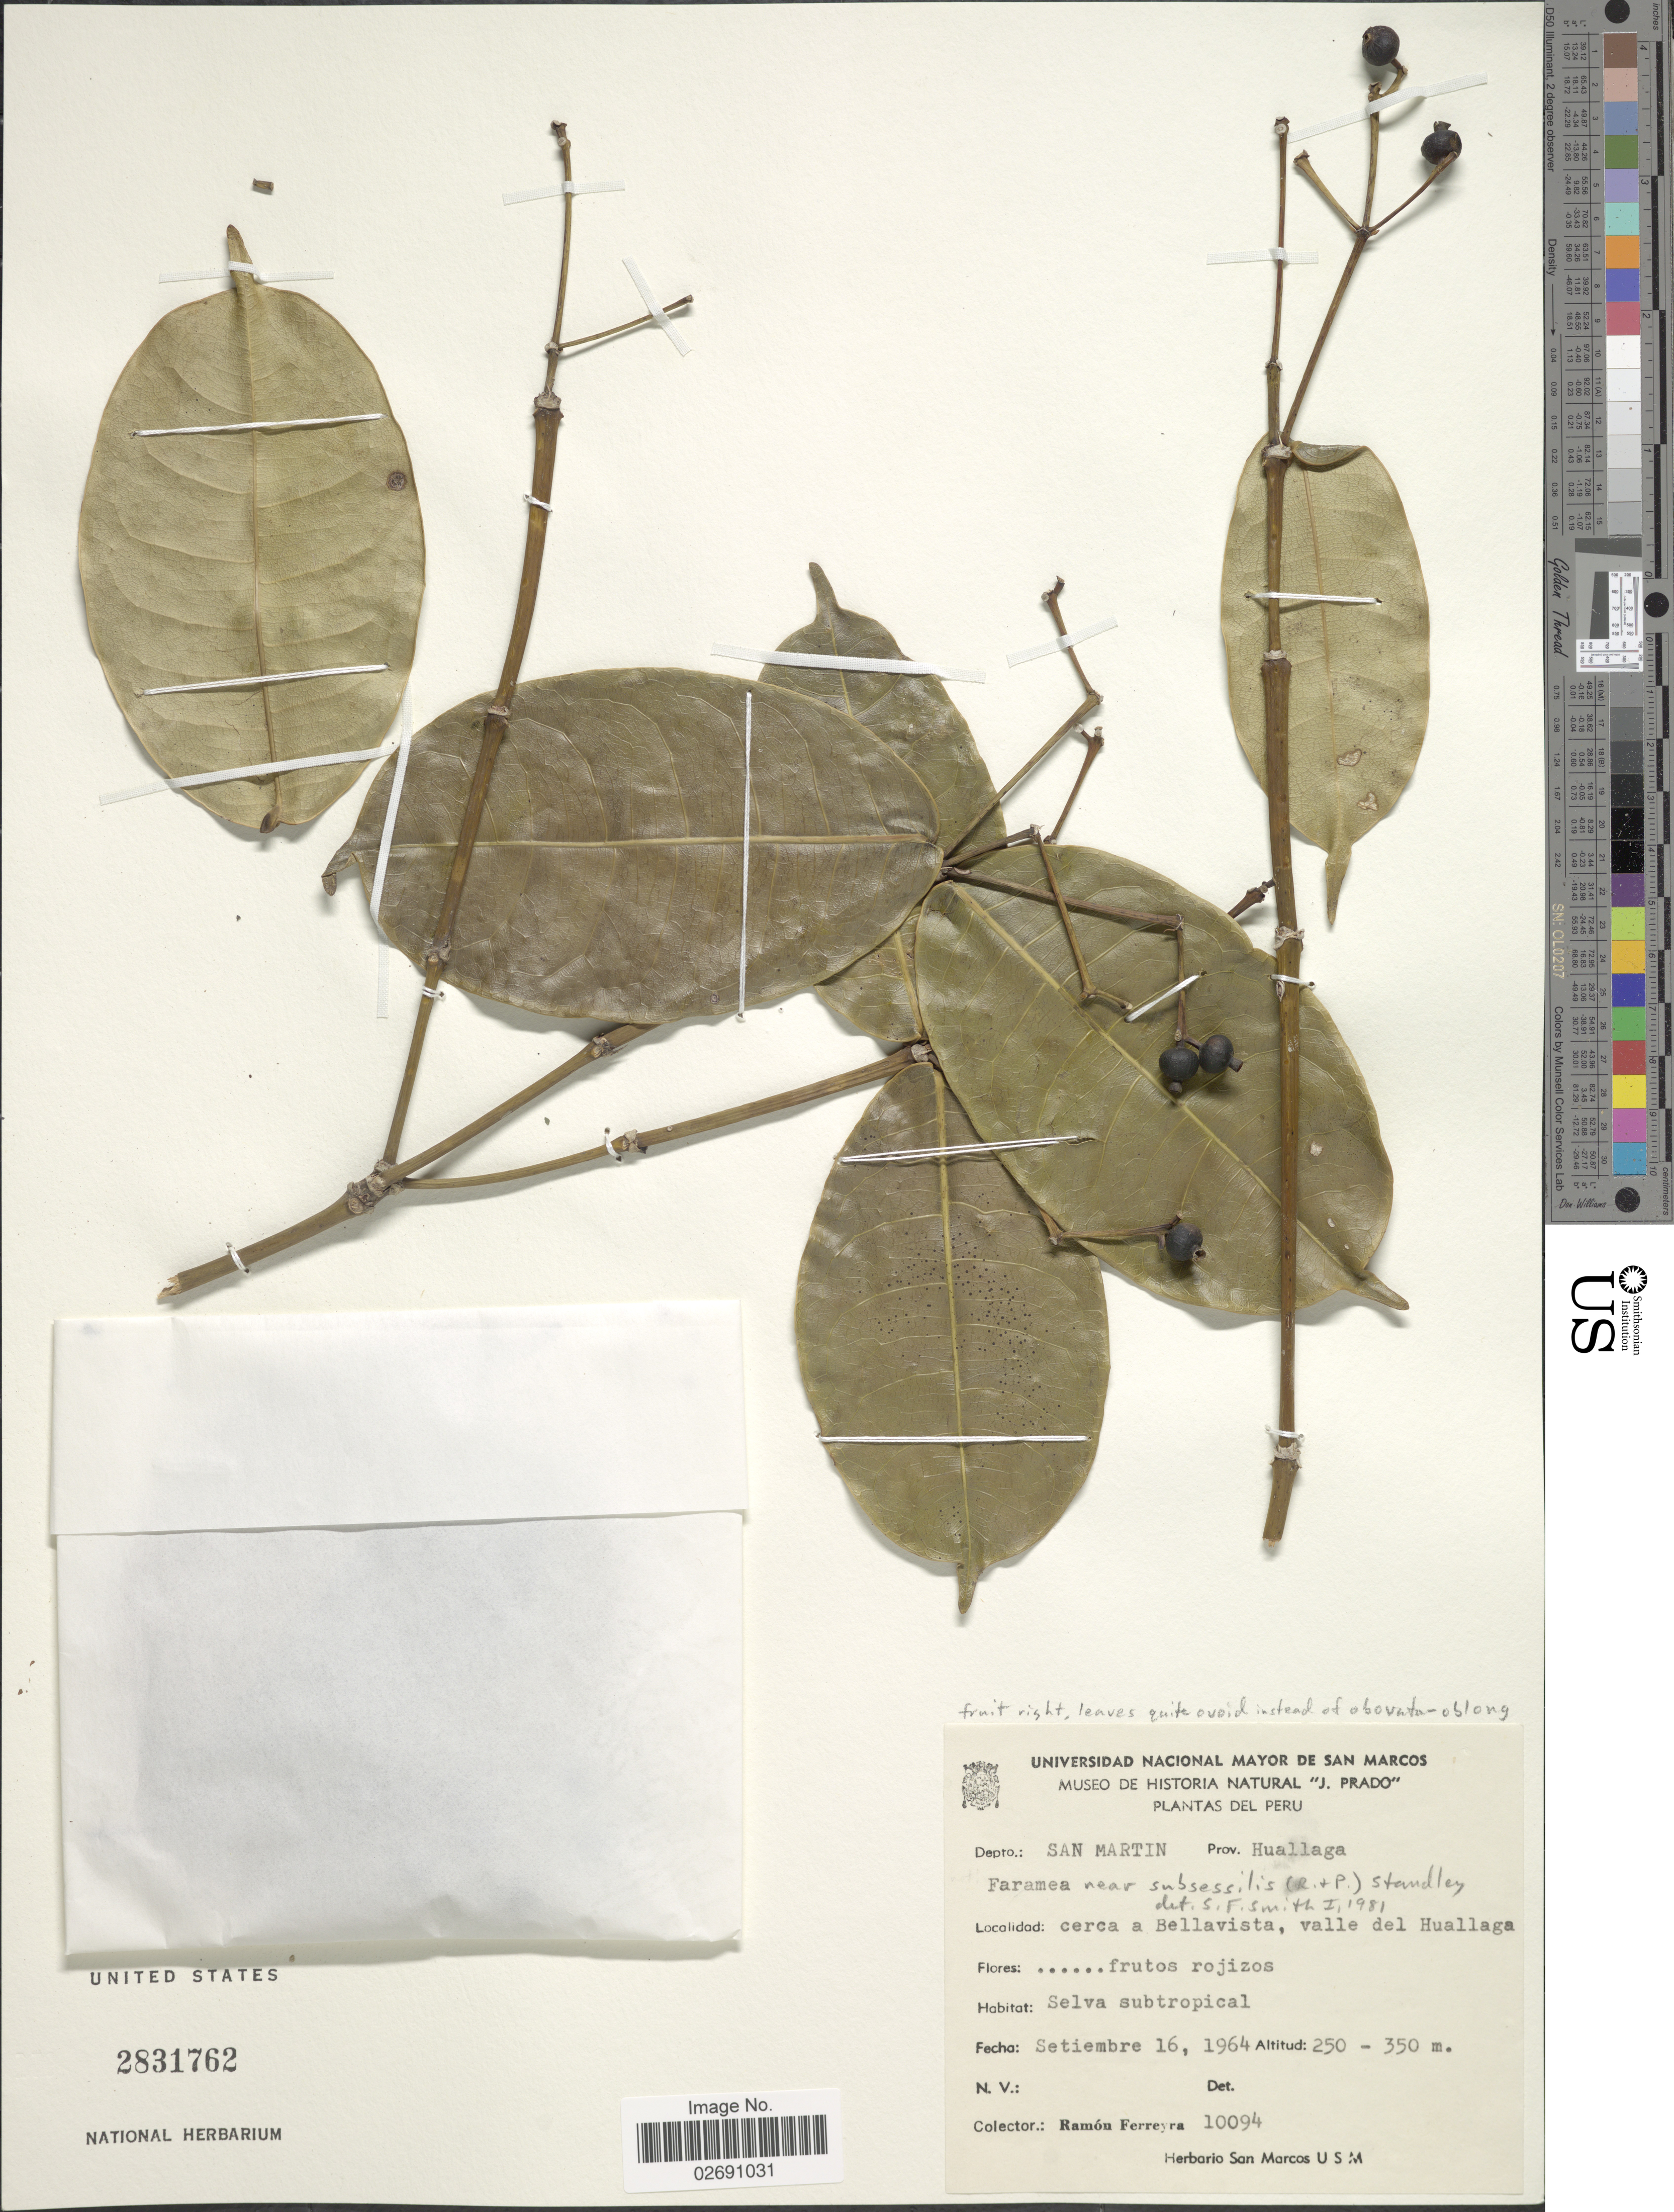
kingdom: Plantae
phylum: Tracheophyta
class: Magnoliopsida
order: Gentianales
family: Rubiaceae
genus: Faramea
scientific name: Faramea subsessilis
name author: (Ruiz & Pav.) Standl.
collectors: R. A. Ferreyra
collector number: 10094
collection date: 1964-09-16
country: Peru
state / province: San Martín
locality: Prov. Huallaga, cerca near a Bellavista, valle del Huallaga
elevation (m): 250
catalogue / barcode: US 2831762